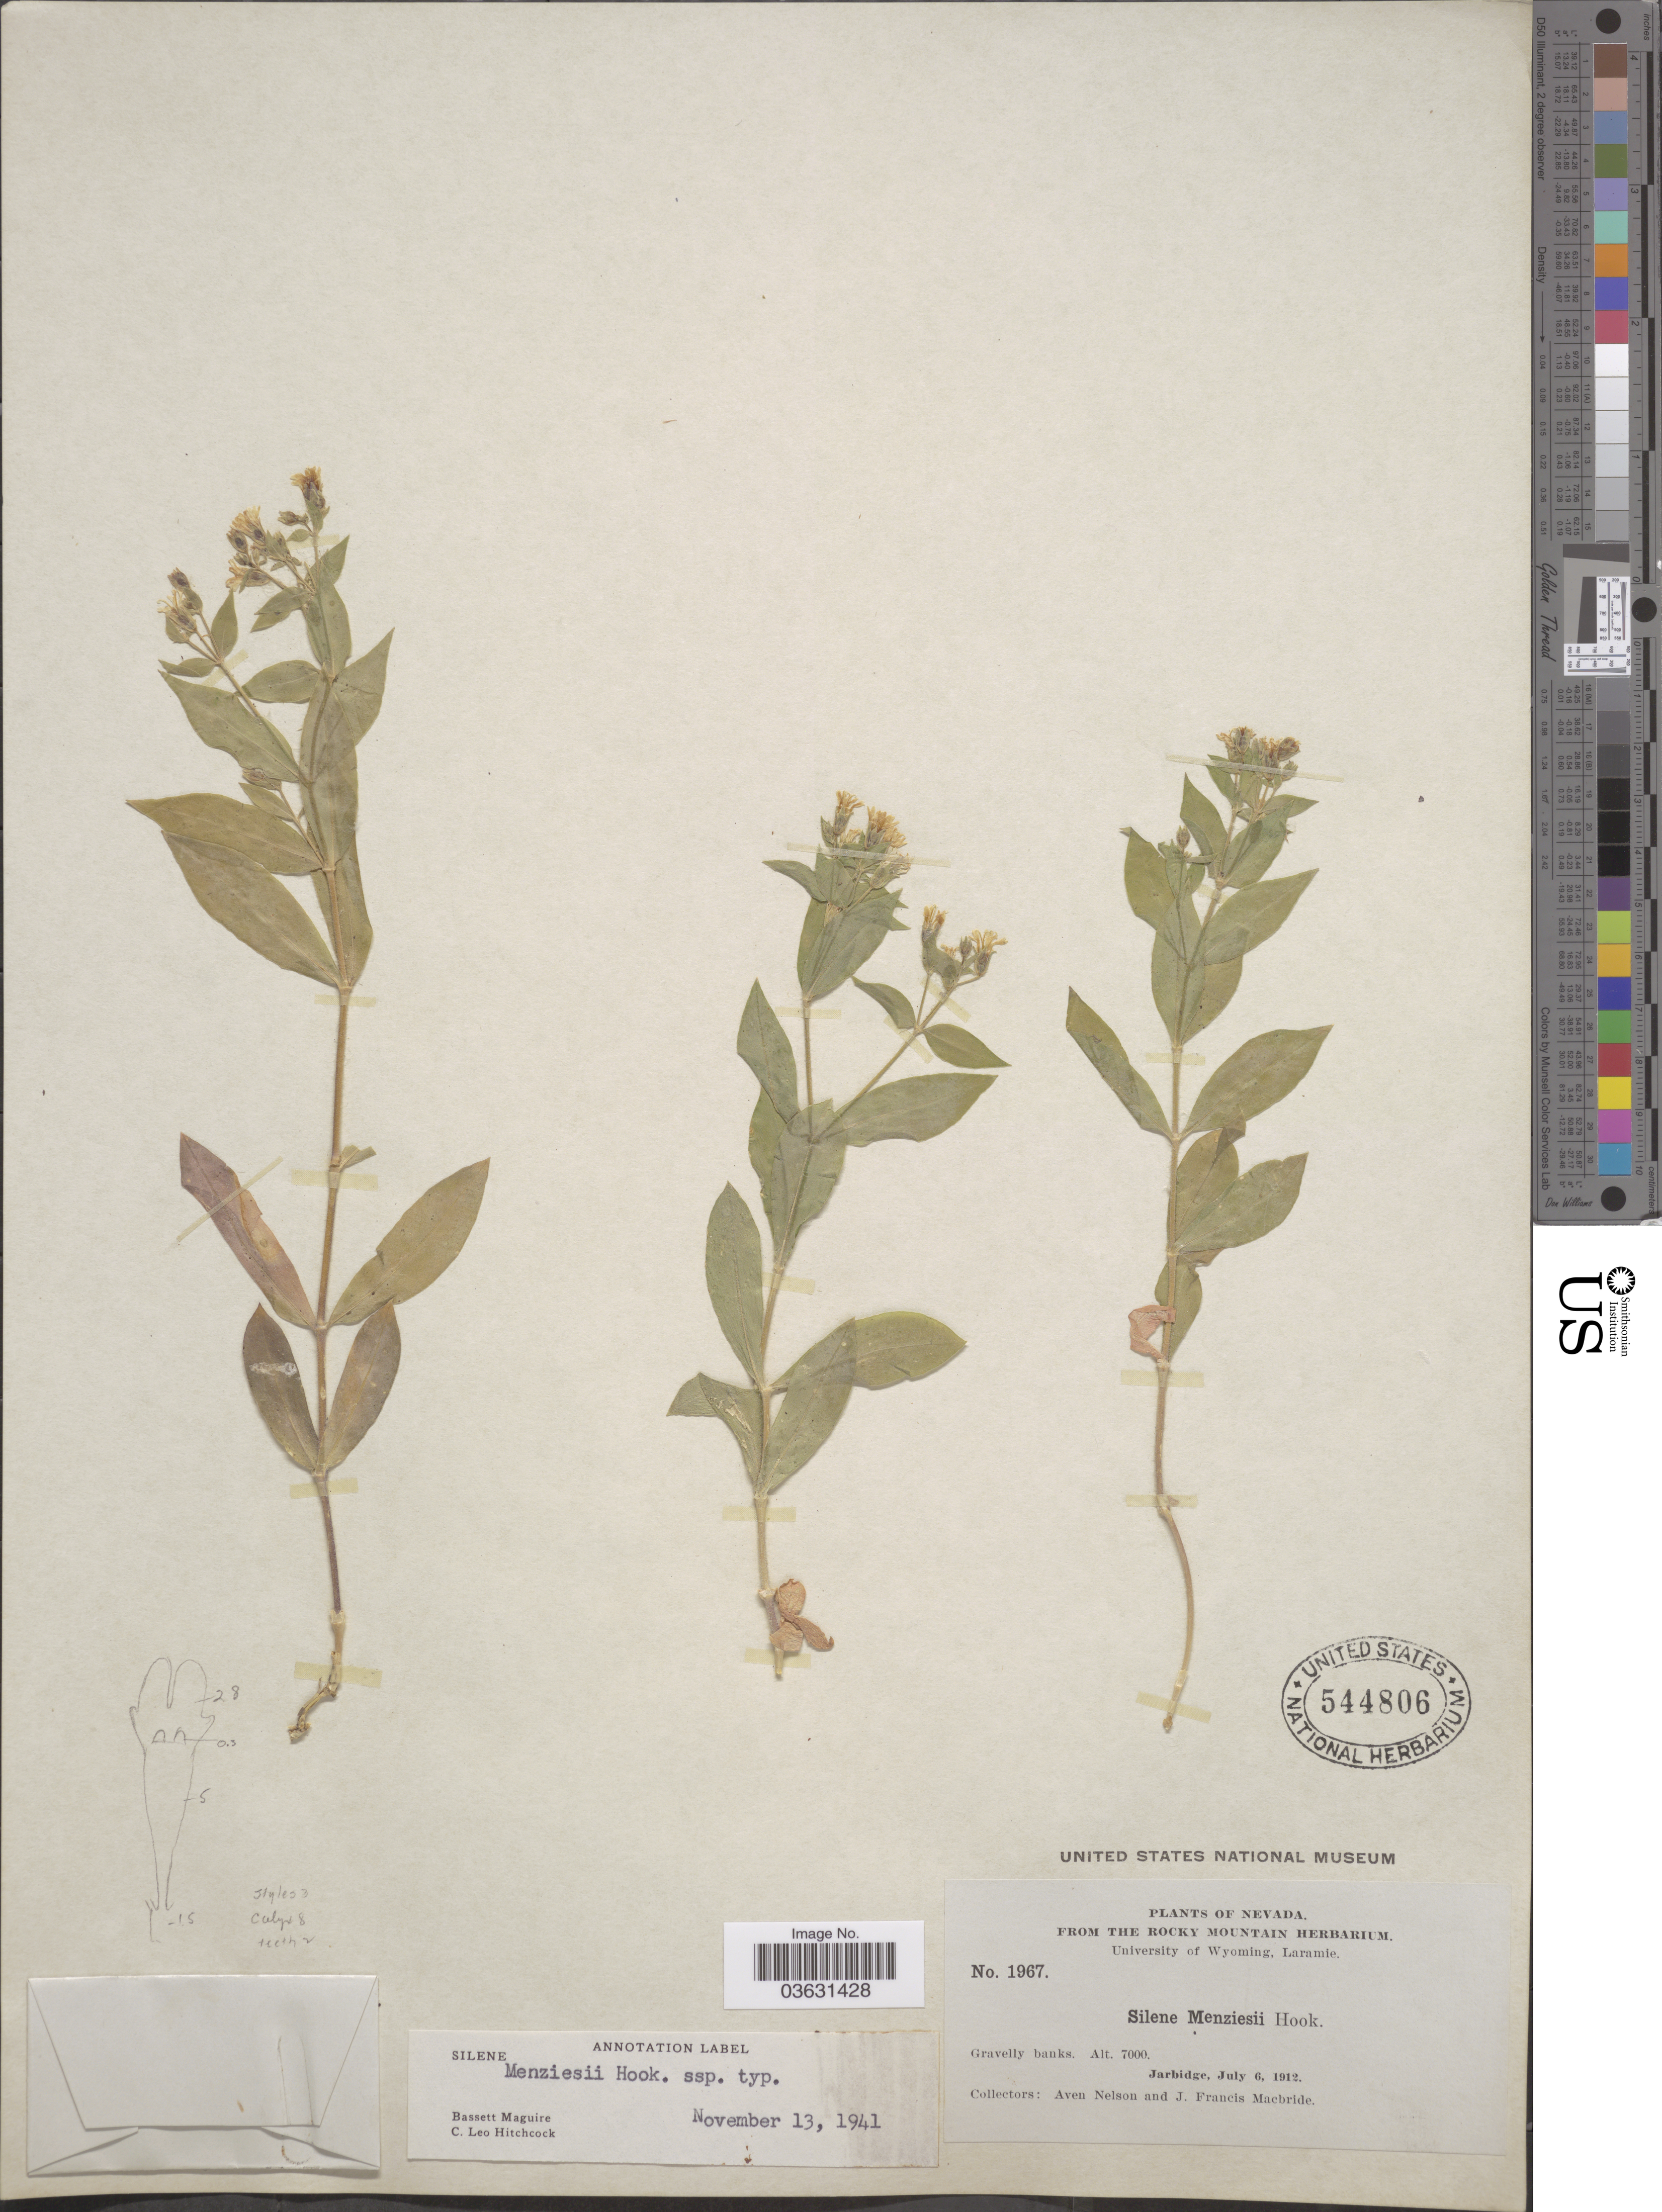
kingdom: Plantae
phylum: Tracheophyta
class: Magnoliopsida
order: Caryophyllales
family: Caryophyllaceae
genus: Silene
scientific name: Silene menziesii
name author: Hook.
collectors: A. Nelson & J. F. Macbride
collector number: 1967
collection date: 1912-07-06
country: United States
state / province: Nevada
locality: Jarbidge.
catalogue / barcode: US 544806